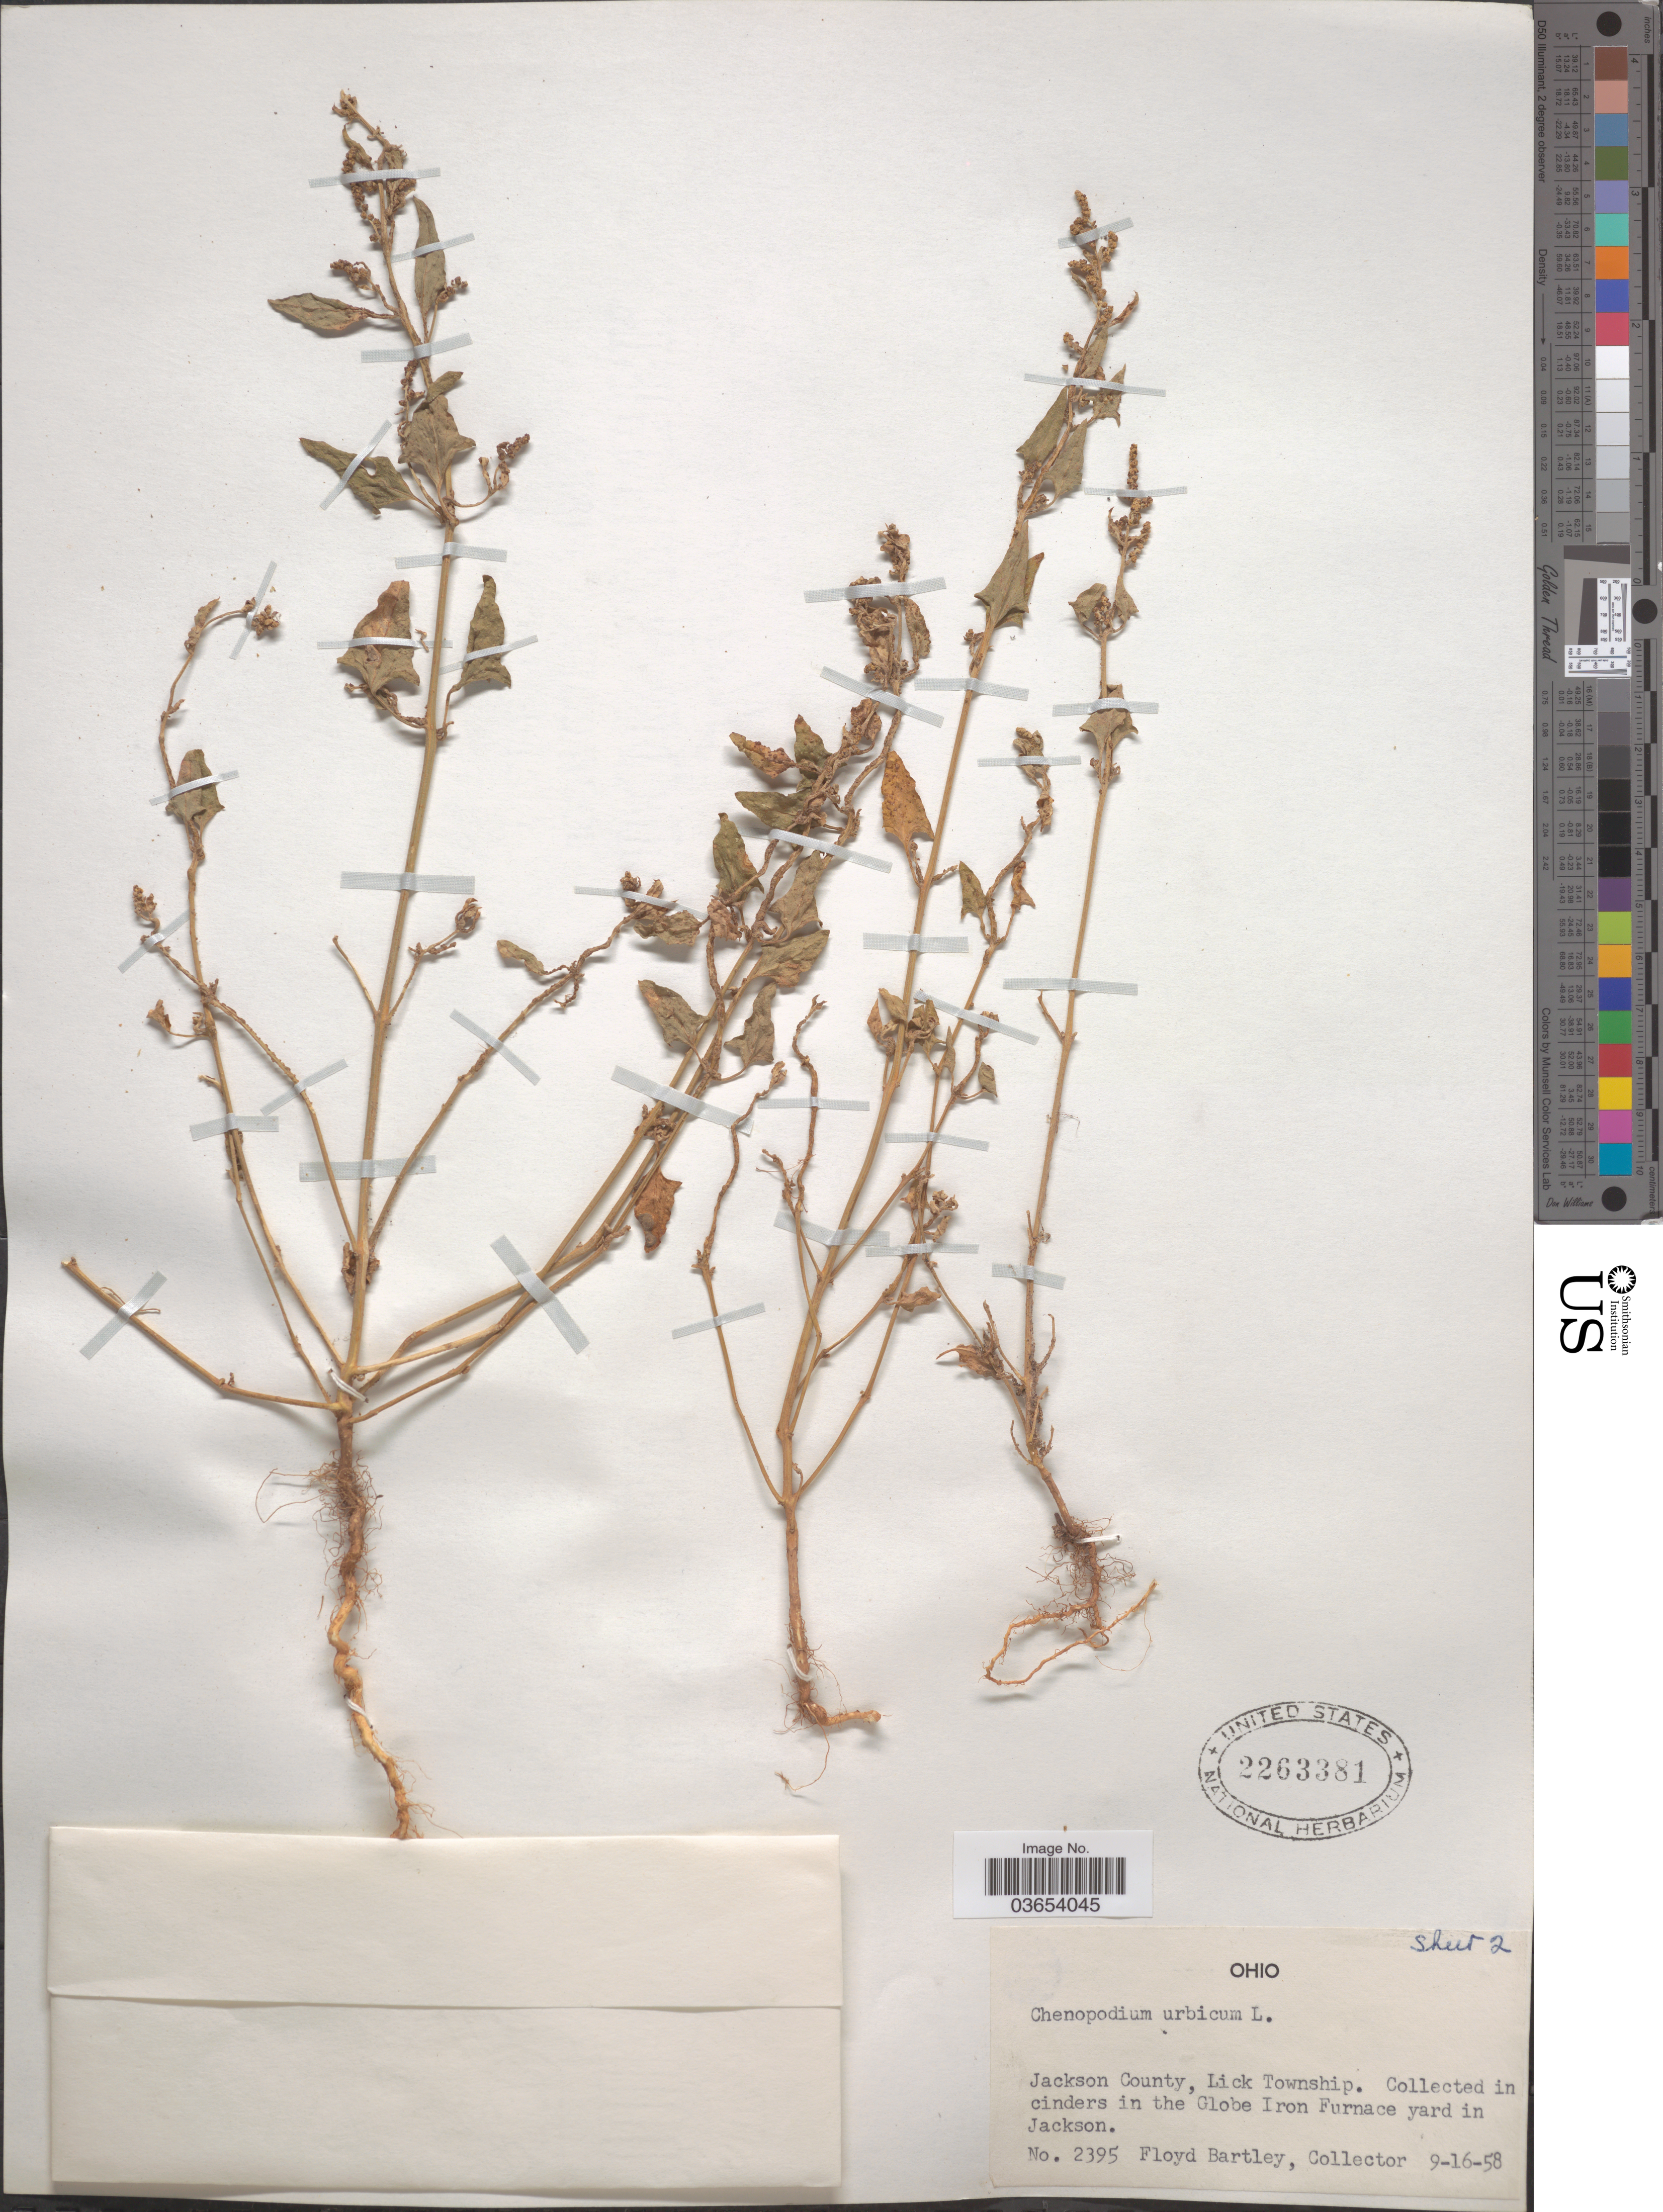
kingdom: Plantae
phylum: Tracheophyta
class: Magnoliopsida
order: Caryophyllales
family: Amaranthaceae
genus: Chenopodium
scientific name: Chenopodium urbicum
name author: L.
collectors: F. Bartley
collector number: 2395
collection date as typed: Transcribed d/m/y: 16/9/58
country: United States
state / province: Ohio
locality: Jackson County, Lick Township. In cinders in the Globe Iron Furnace yard in Jackson.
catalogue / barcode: US 2263381